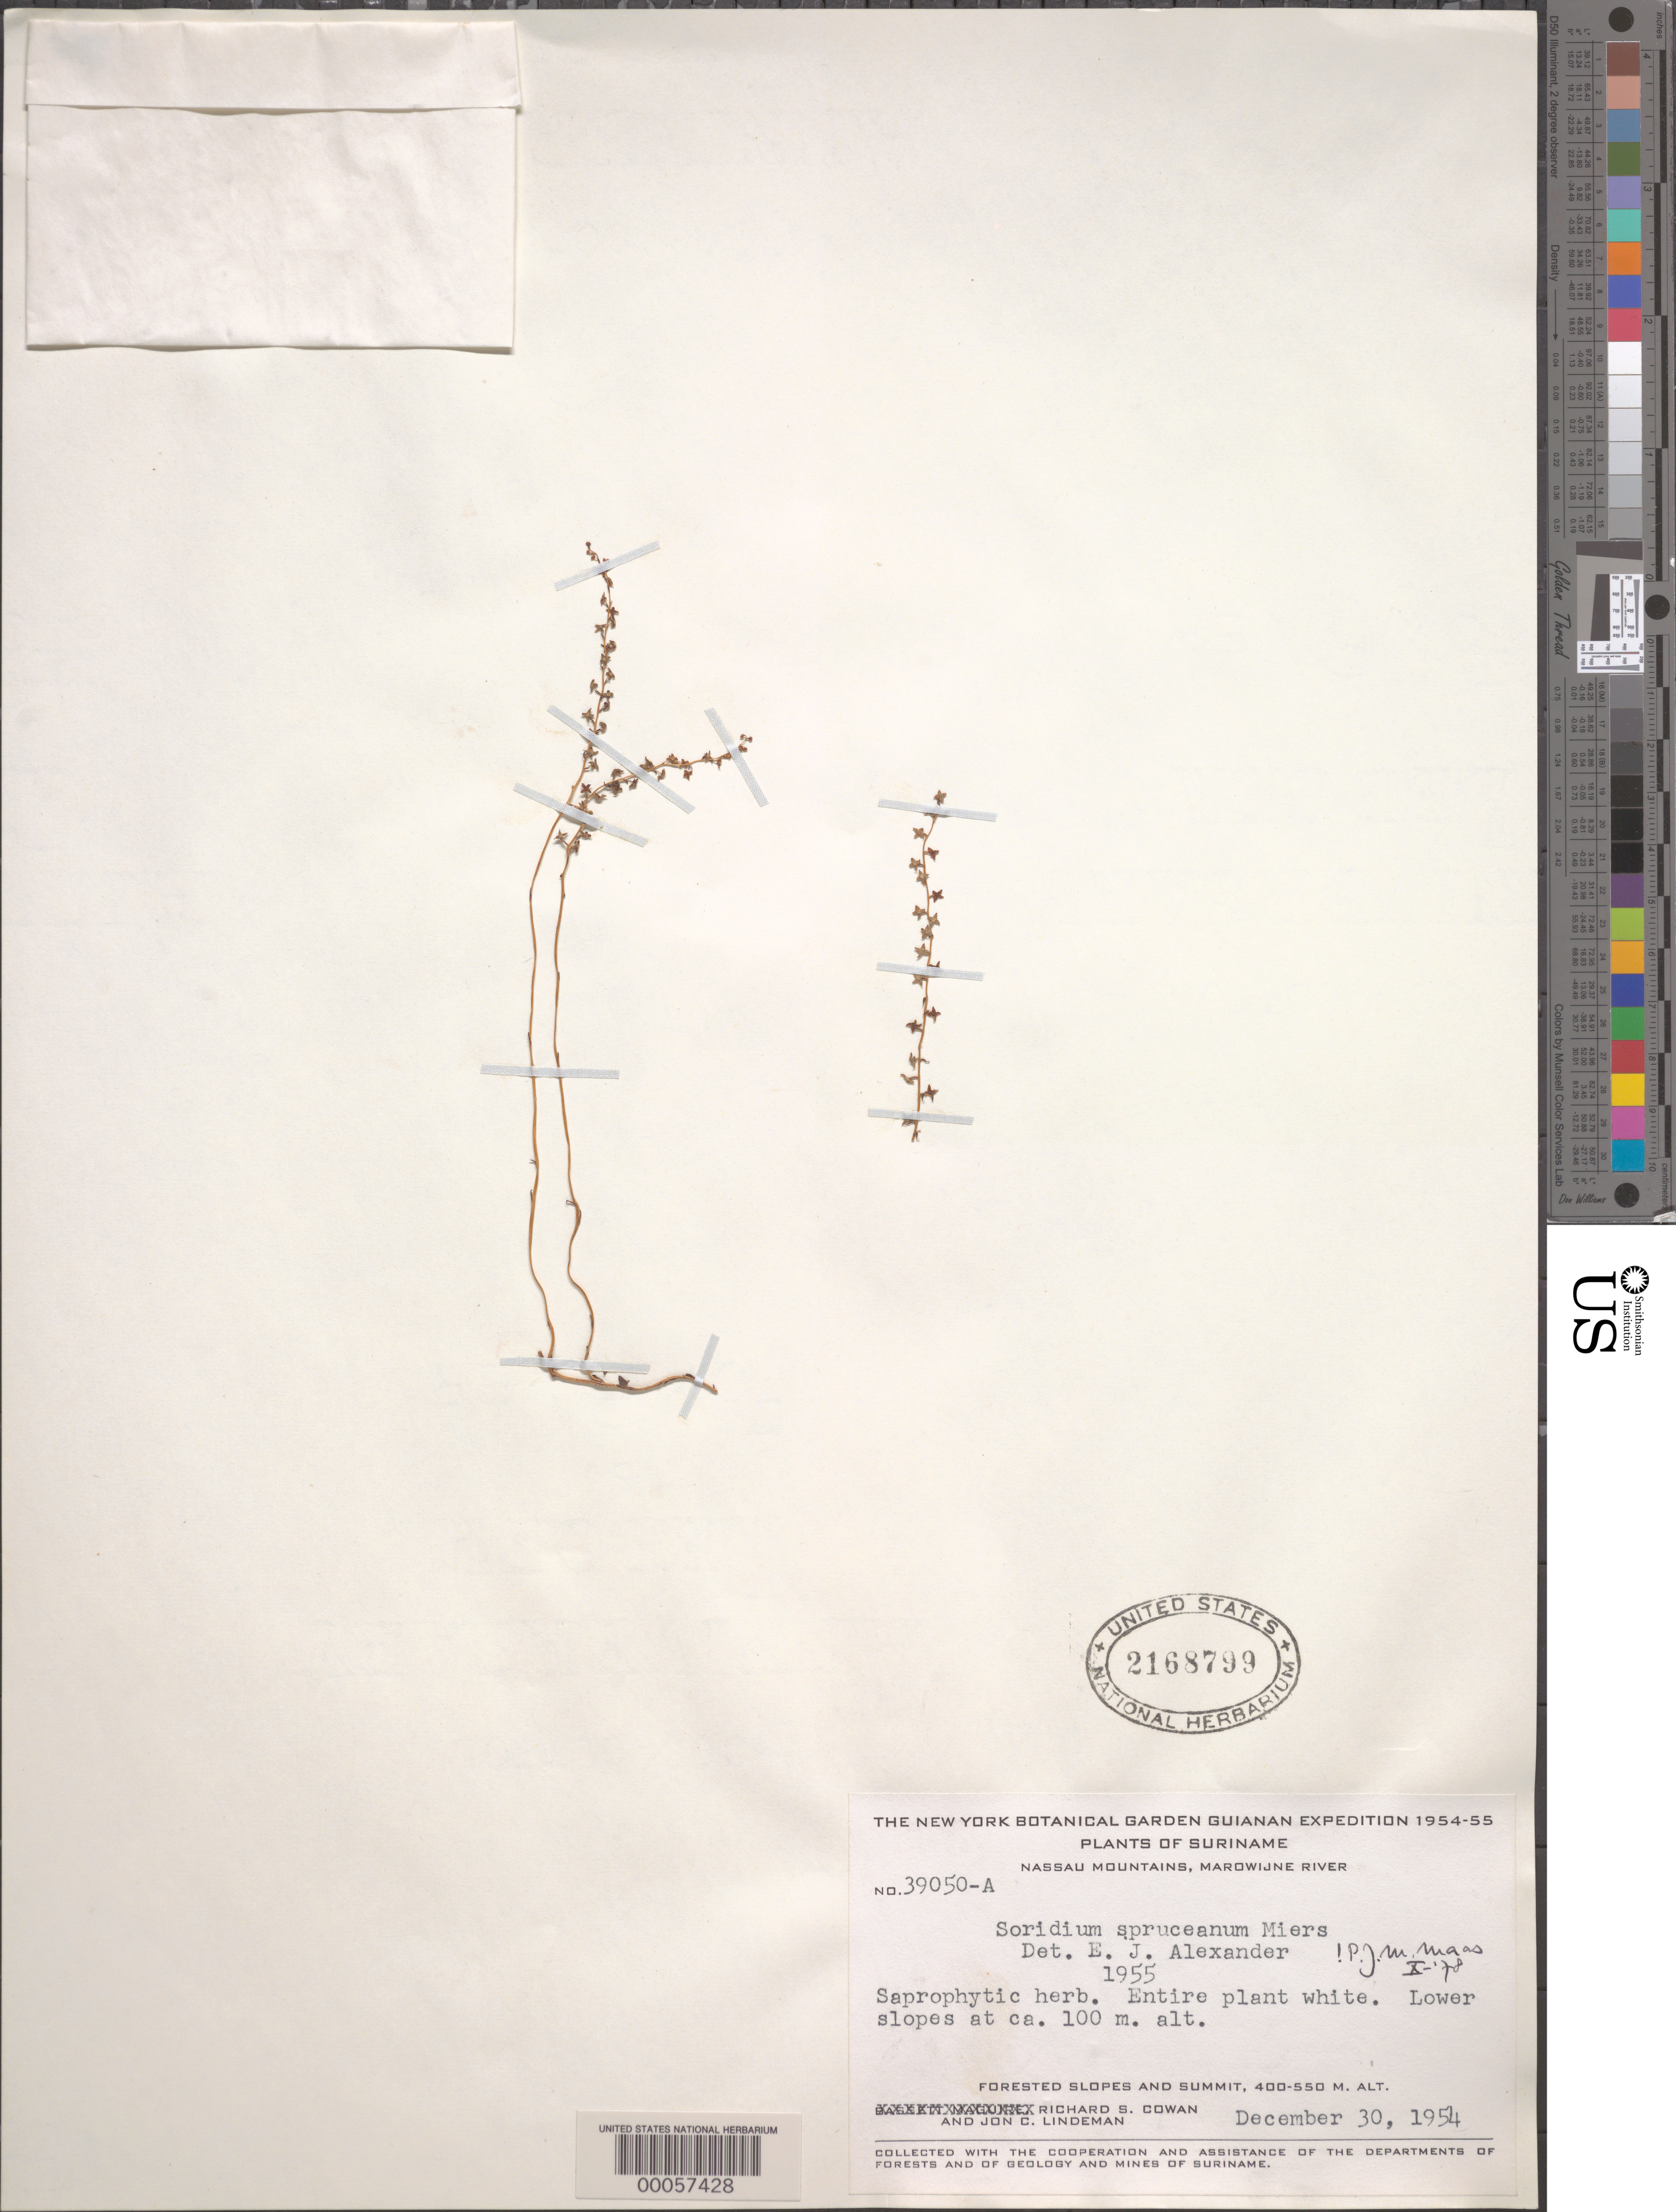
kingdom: Plantae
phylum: Tracheophyta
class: Liliopsida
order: Pandanales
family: Triuridaceae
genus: Soridium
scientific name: Soridium spruceanum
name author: Miers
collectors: R. S. Cowan & J. C. Lindeman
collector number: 39050-A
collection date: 1954-12-30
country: Suriname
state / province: Marowijne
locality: Nassau Mountains, Marowijne River. Forested slopes and summit.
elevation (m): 400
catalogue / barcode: US 2168799